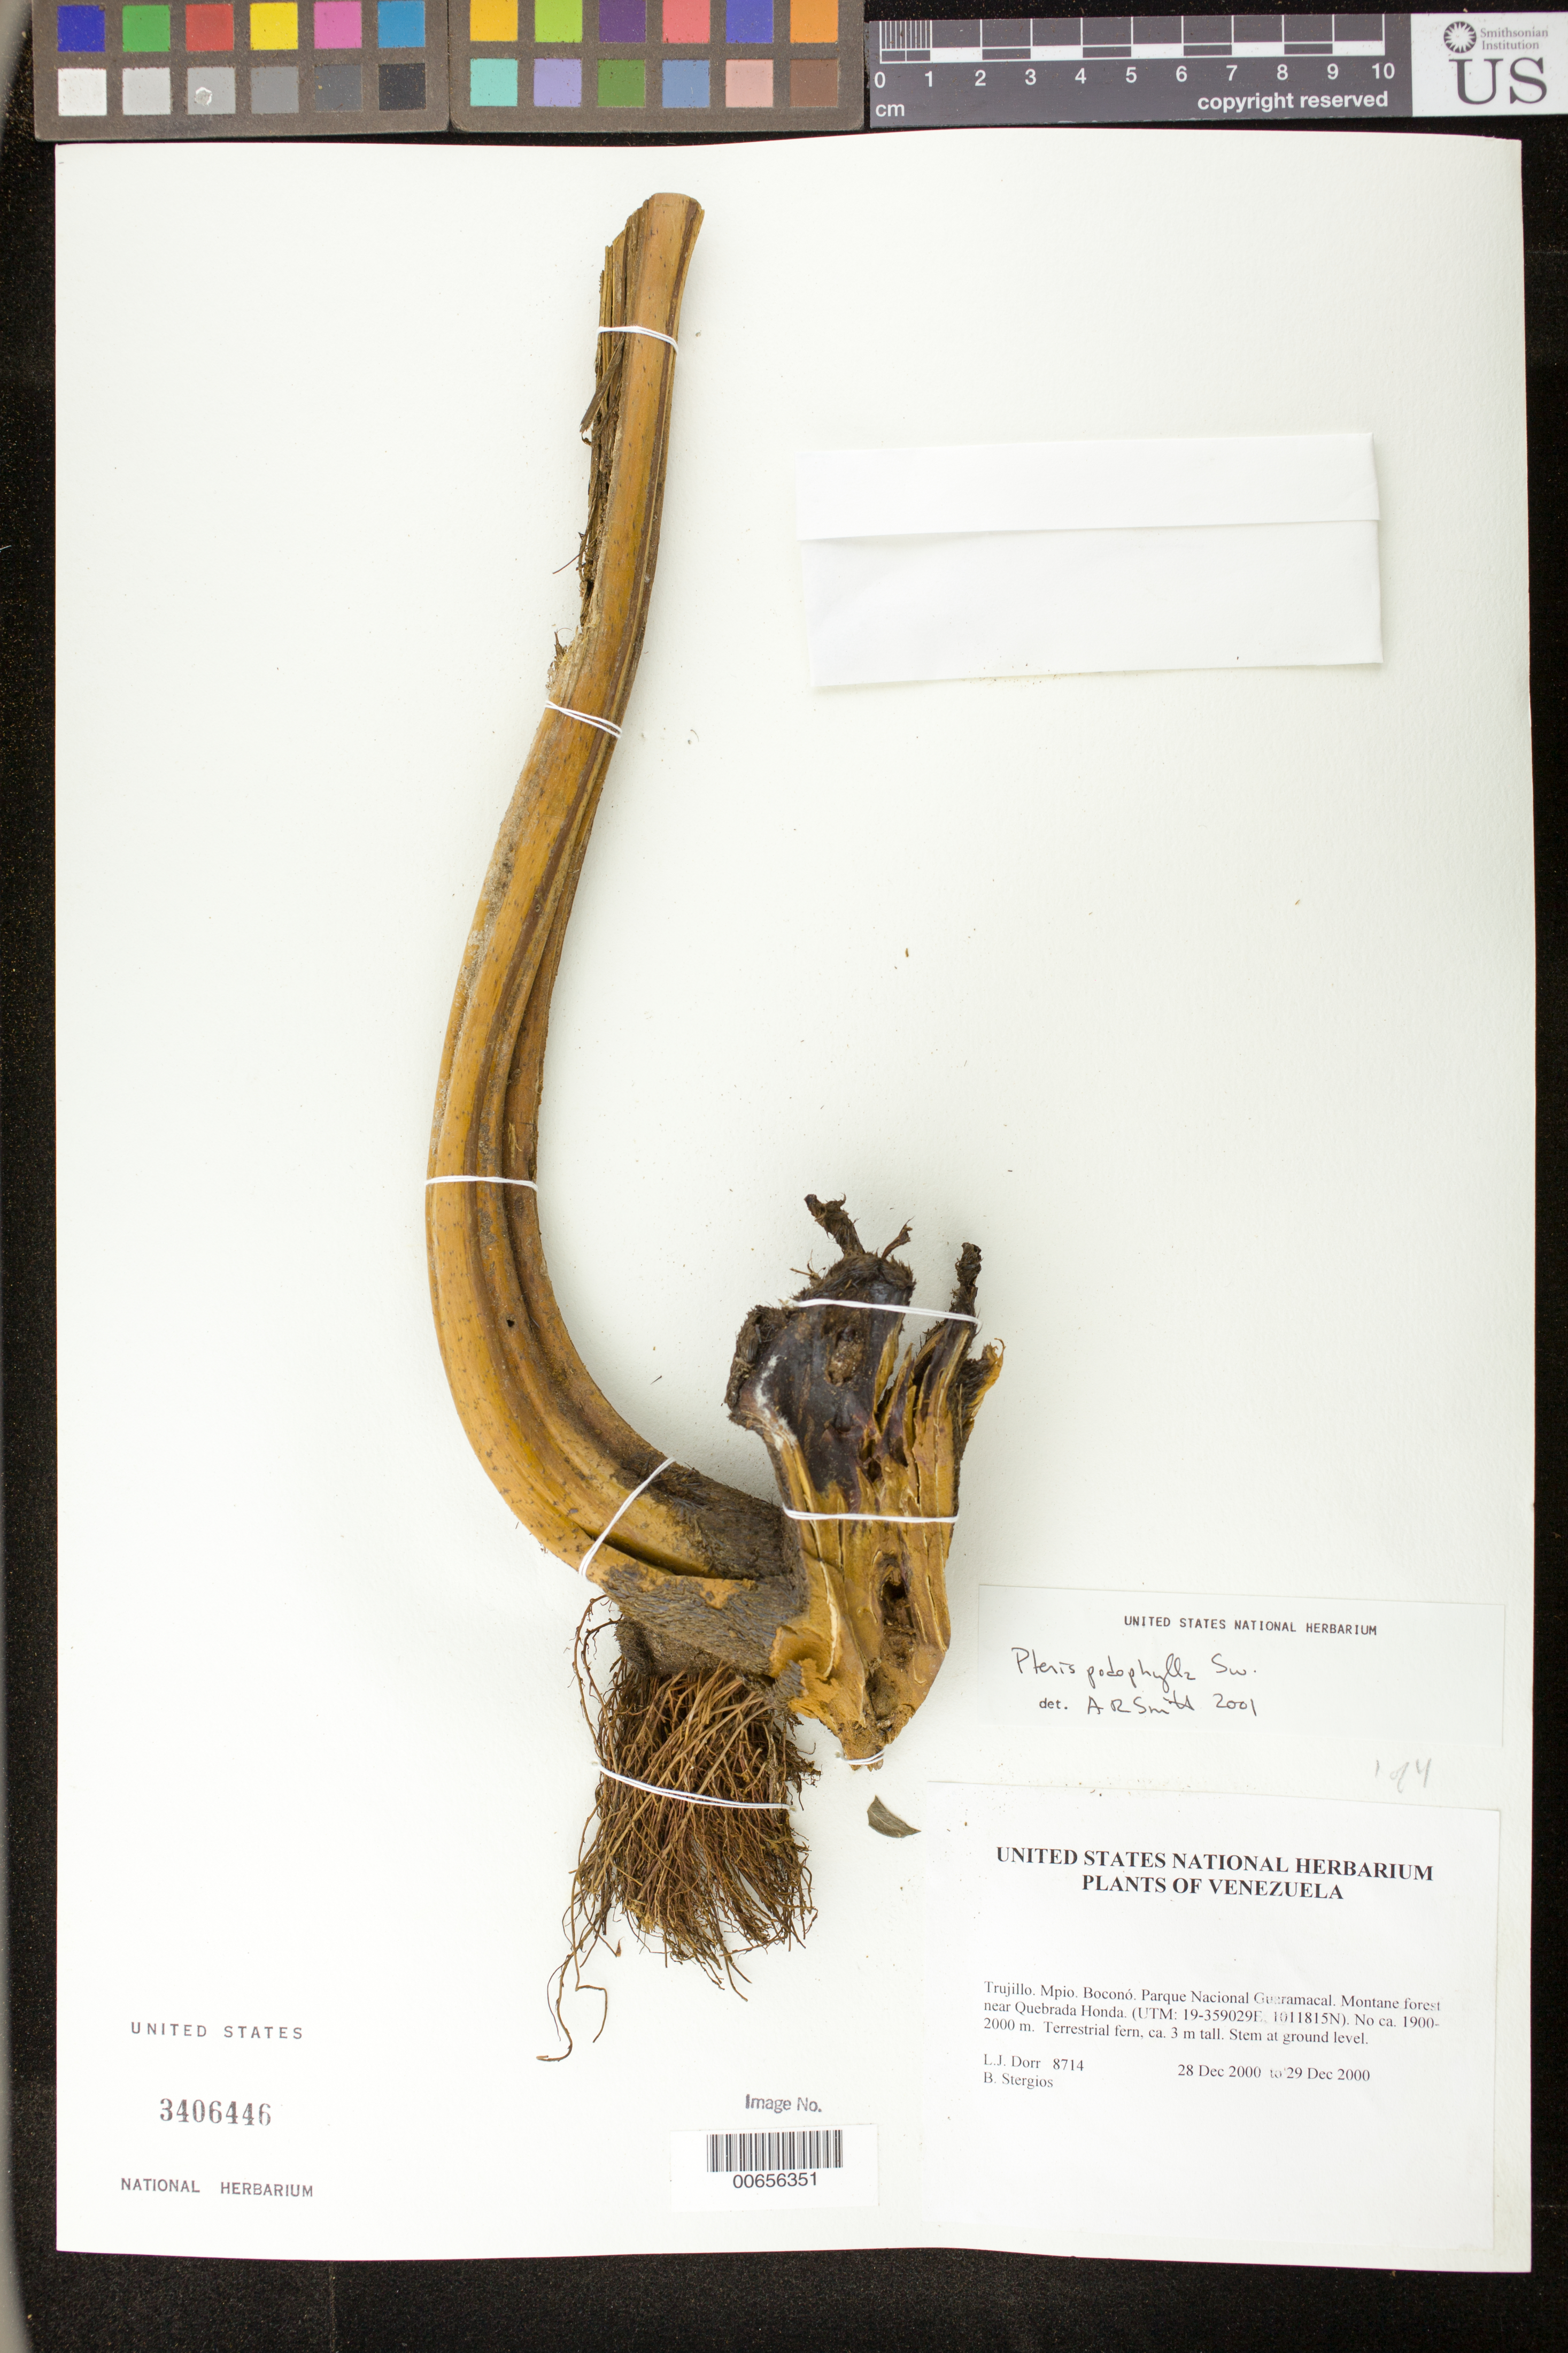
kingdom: Plantae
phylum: Tracheophyta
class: Polypodiopsida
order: Polypodiales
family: Pteridaceae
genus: Pteris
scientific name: Pteris podophylla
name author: Sw.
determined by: Smith, Alan R., (UC)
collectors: L. J. Dorr & B. G. Stergios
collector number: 8714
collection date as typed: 28 Dec 2000 to 29 Dec 2000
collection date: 2000-12-28/2000-12-29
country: Venezuela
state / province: Trujillo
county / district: Boconó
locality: Parque Nacional Guaramacal near Quebrada Honda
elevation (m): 1900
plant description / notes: PORT, UC, US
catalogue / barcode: US 3406446